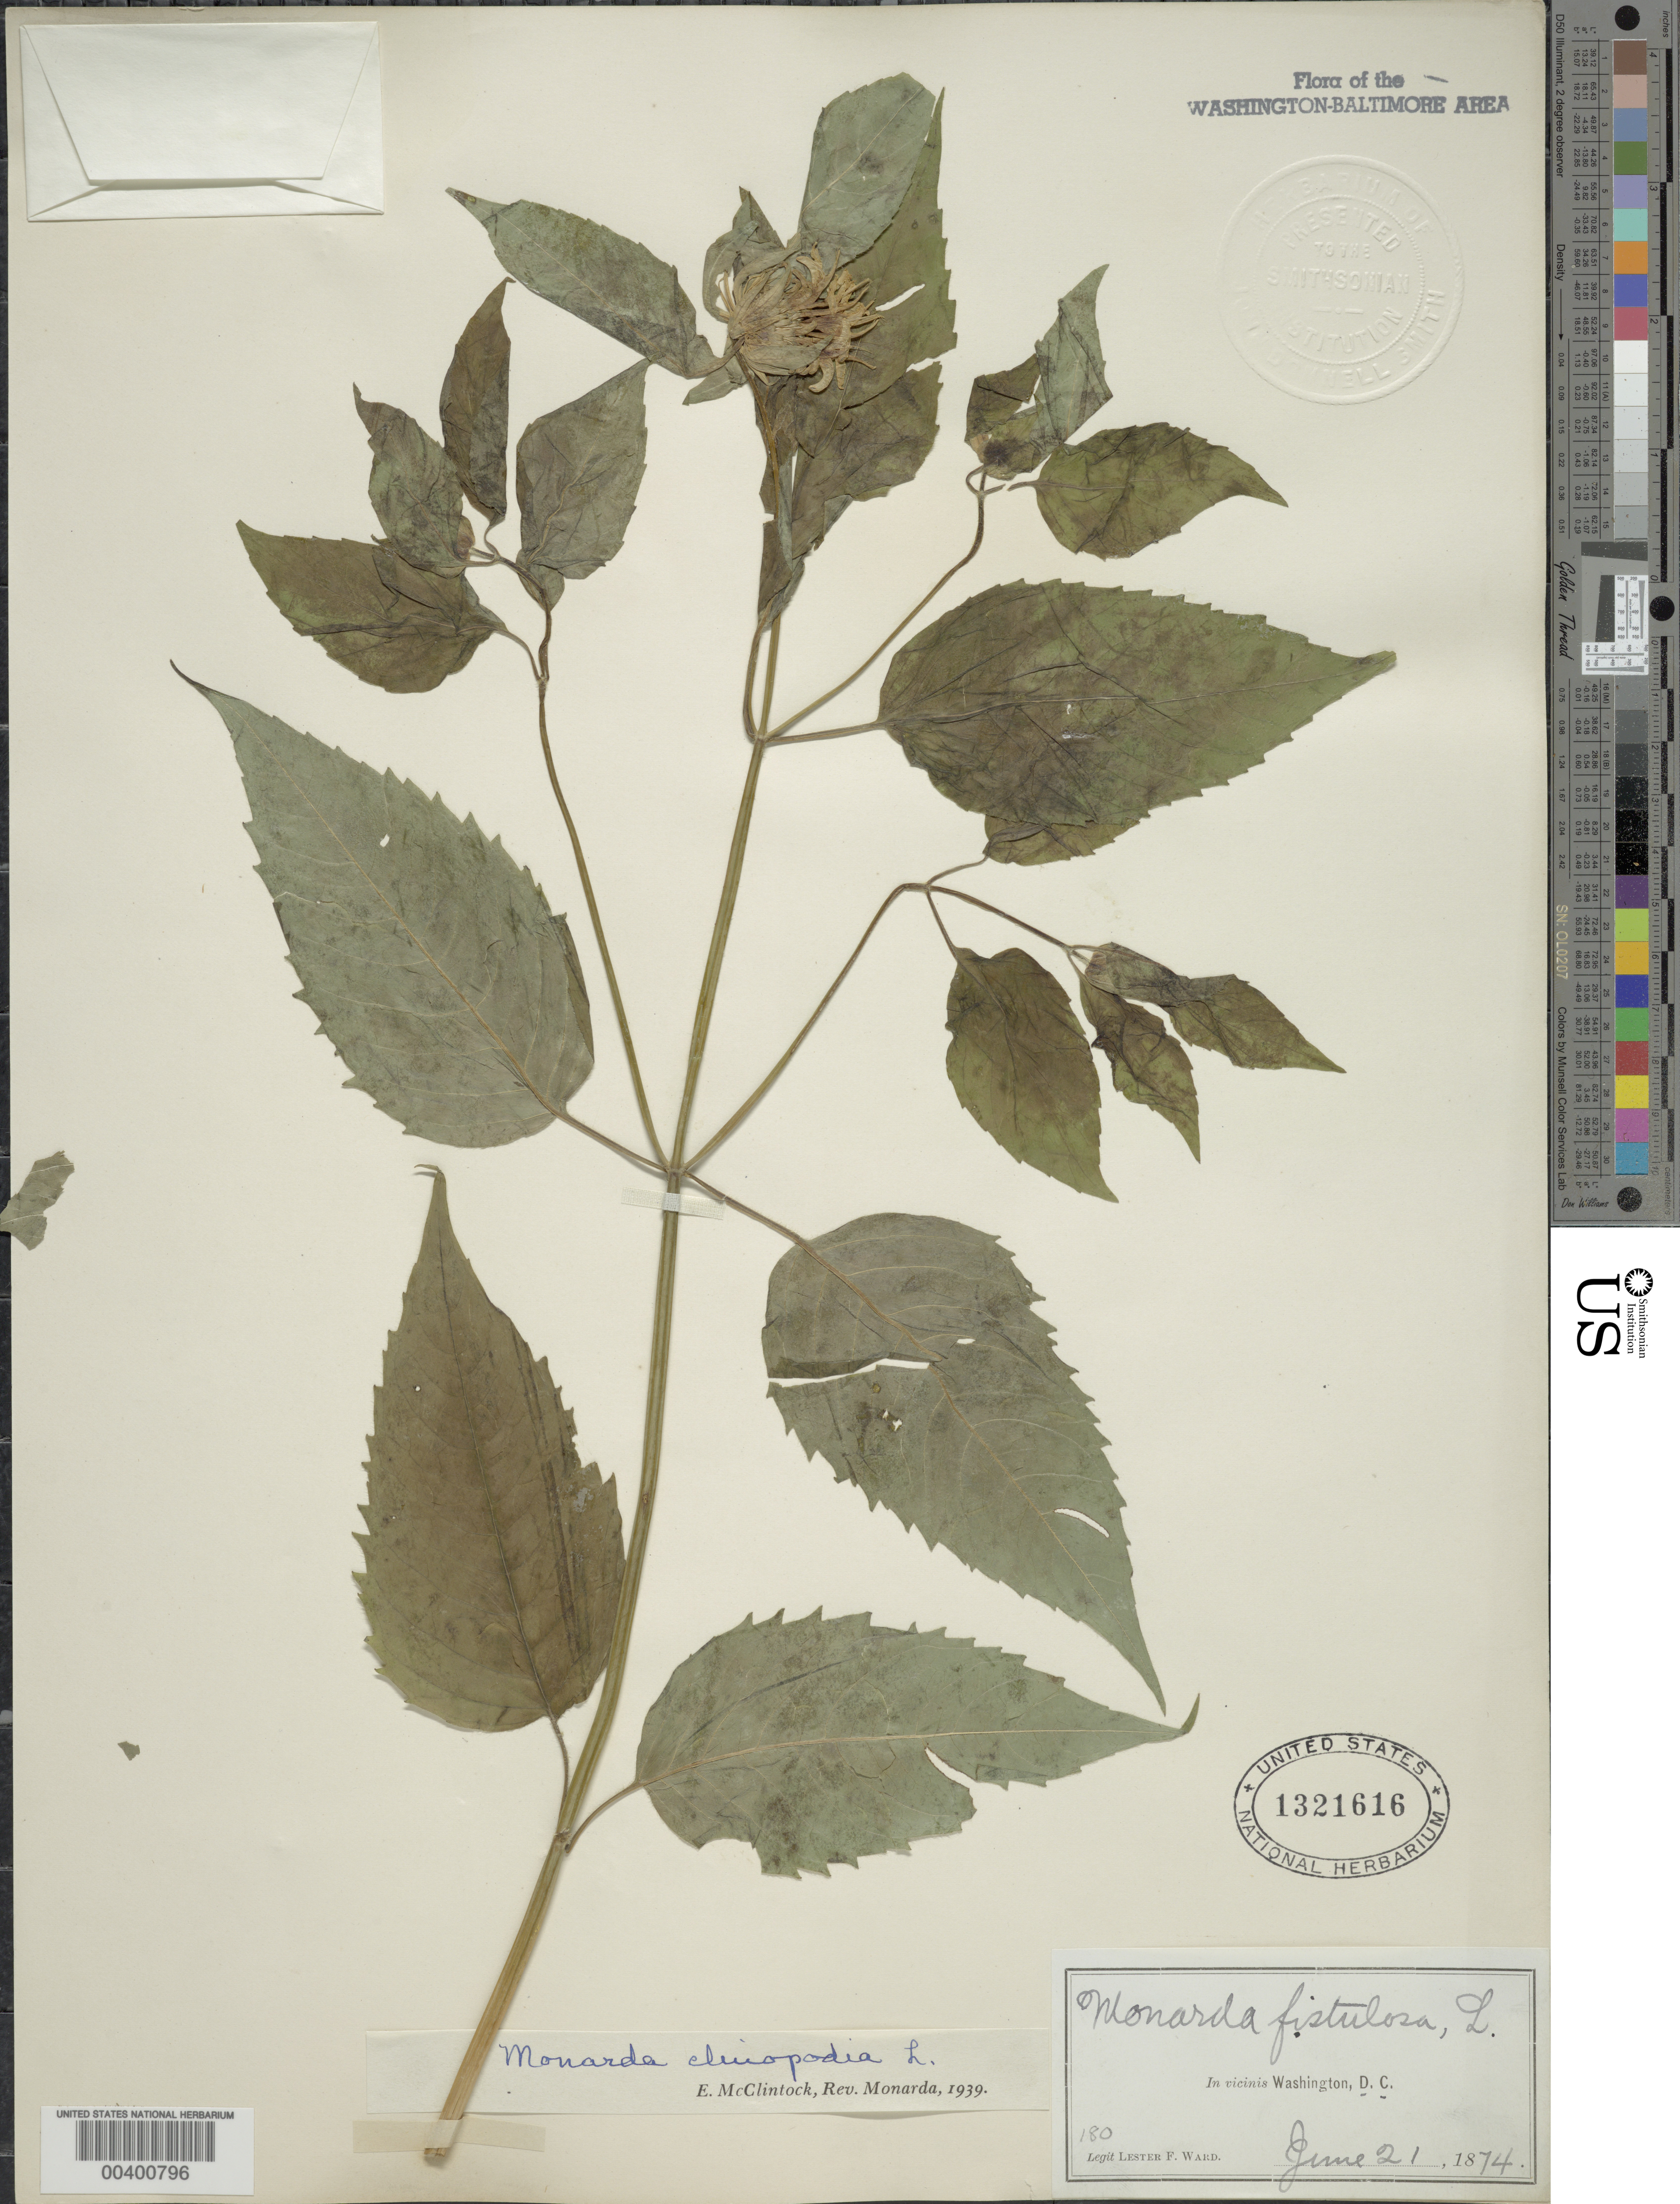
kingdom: Plantae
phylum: Tracheophyta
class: Magnoliopsida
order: Lamiales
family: Lamiaceae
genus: Monarda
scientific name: Monarda clinopodia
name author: L.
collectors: L. F. Ward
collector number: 180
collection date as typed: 21 Jun 1874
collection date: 1874-06-21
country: United States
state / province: District of Columbia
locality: Washington DC area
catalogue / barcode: US 1321616